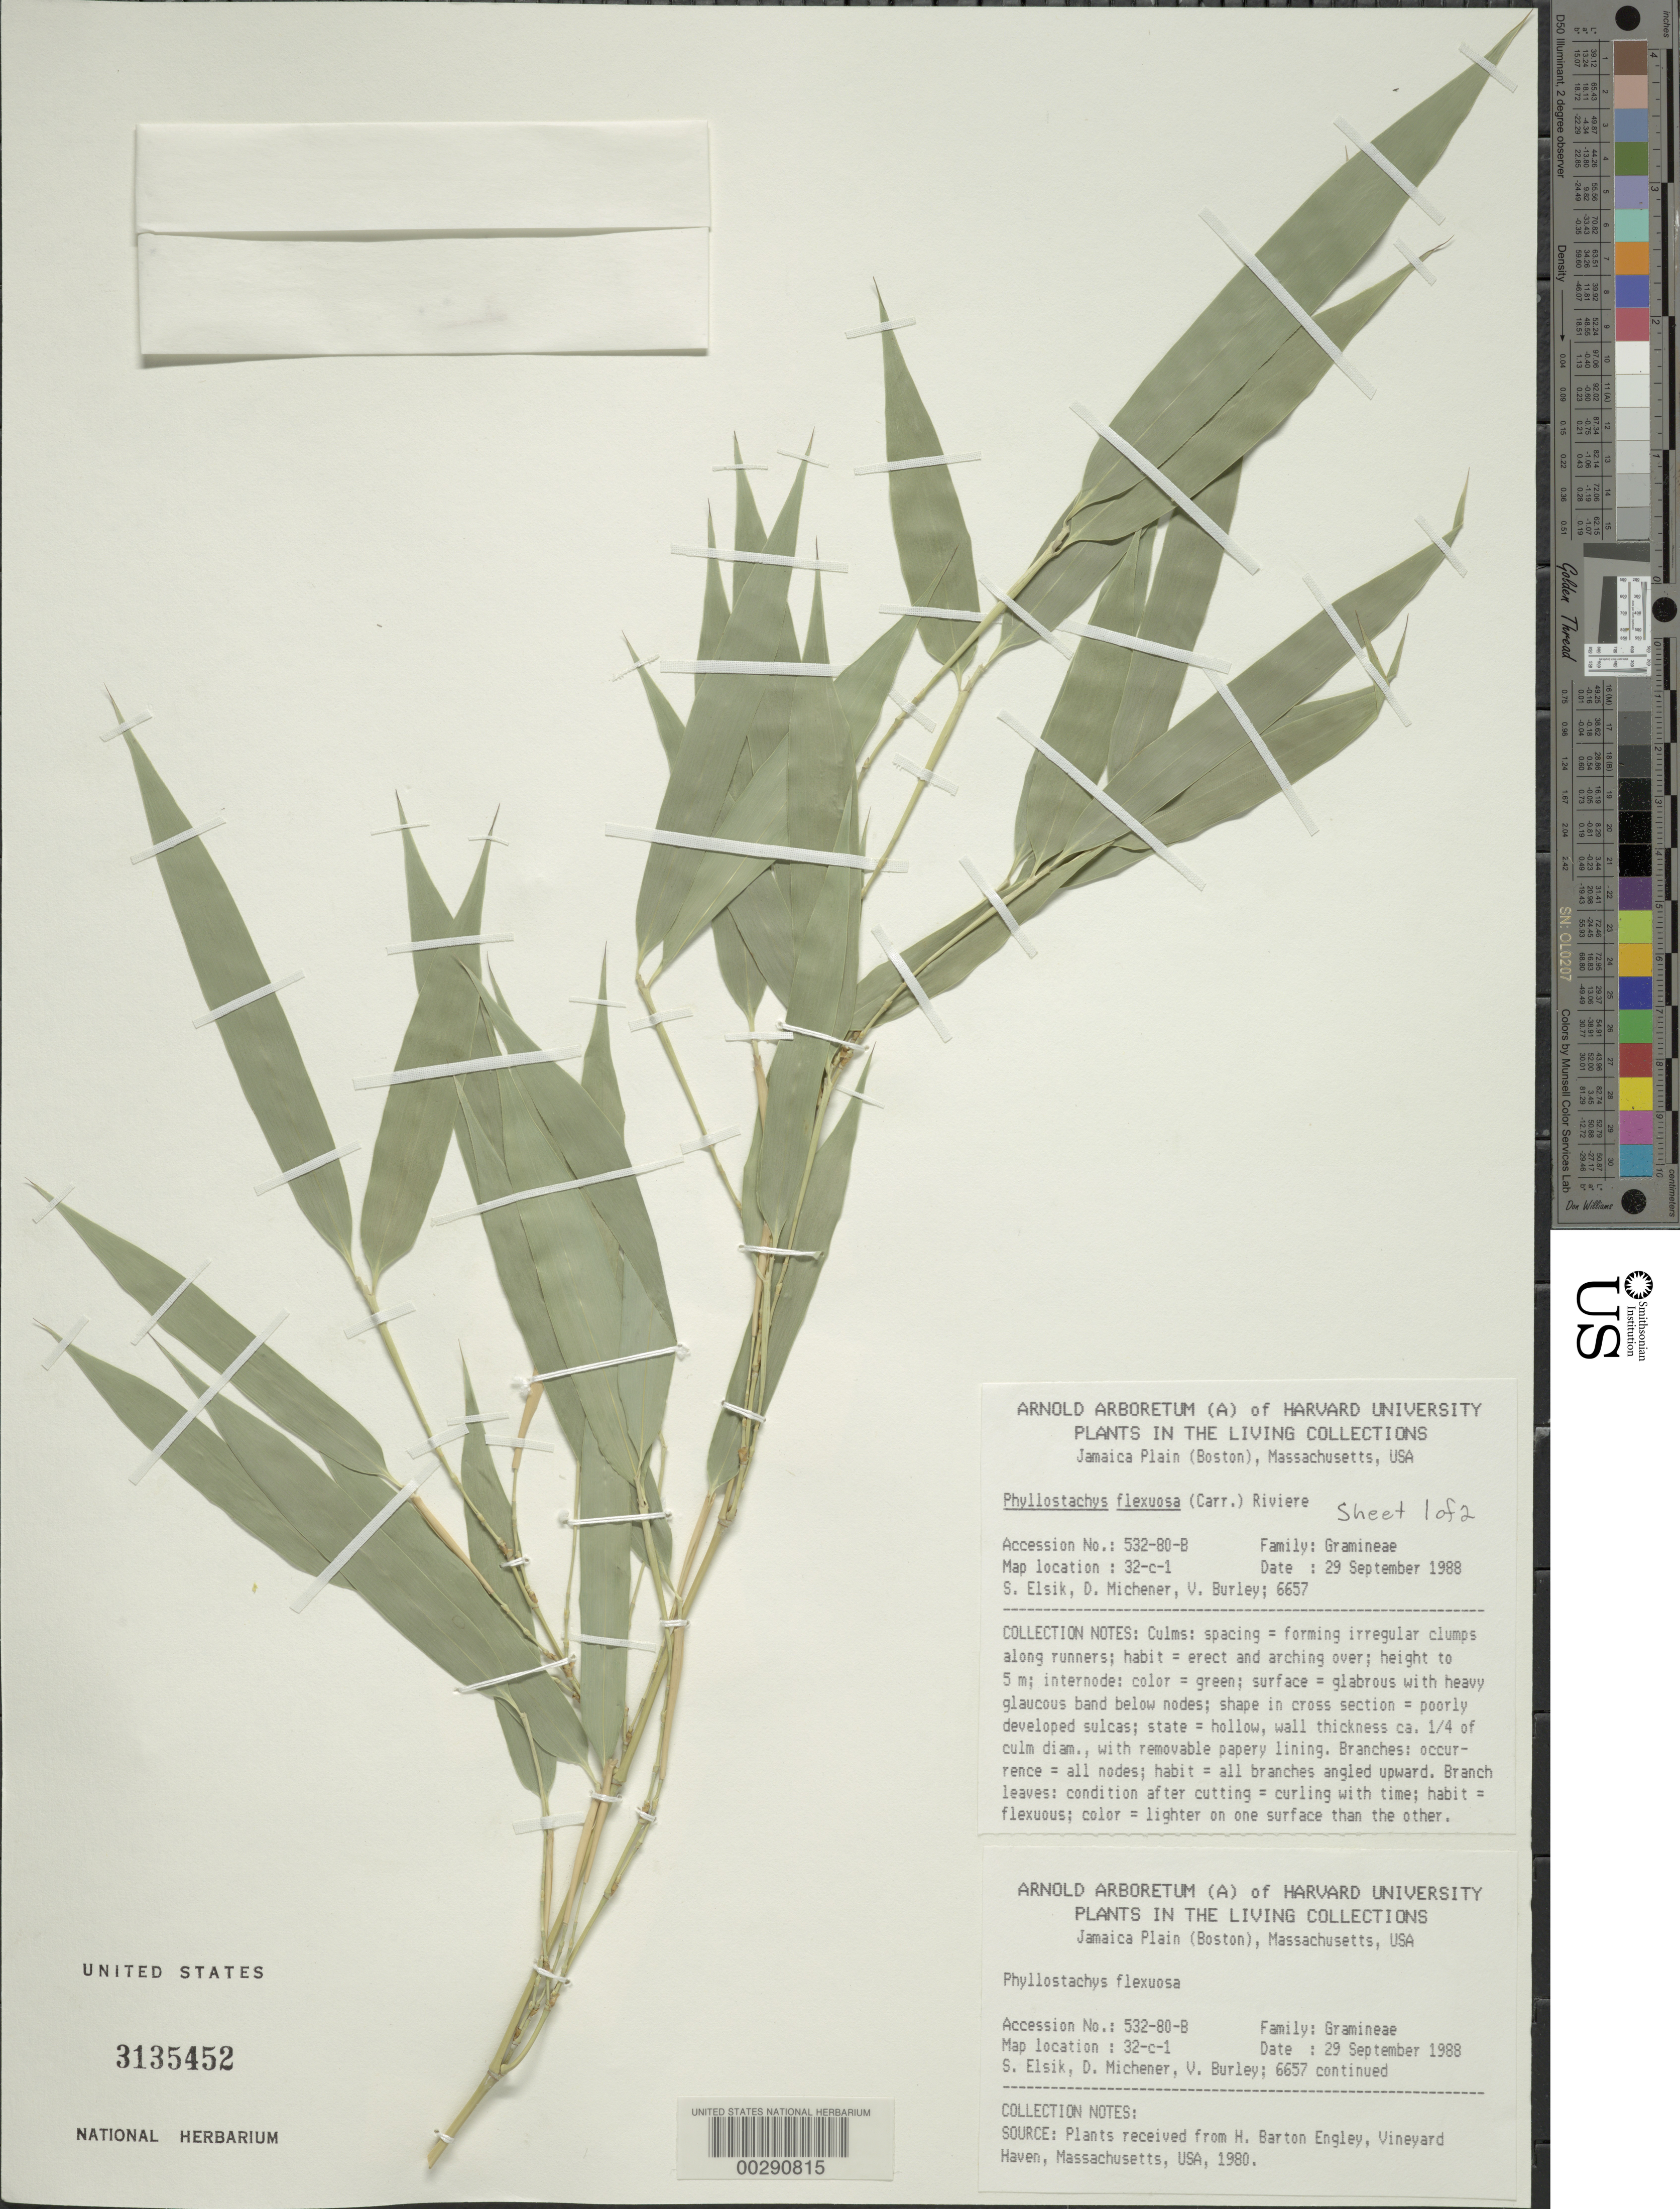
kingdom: Plantae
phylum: Tracheophyta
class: Liliopsida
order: Poales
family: Poaceae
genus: Phyllostachys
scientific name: Phyllostachys flexuosa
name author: Rivière & C. Rivière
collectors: S. Elsik, D. Michener & V. Burley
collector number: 6657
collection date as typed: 29 Sep 1988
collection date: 1988-09-29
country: United States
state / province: Florida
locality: Southern Florida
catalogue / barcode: US 3135452